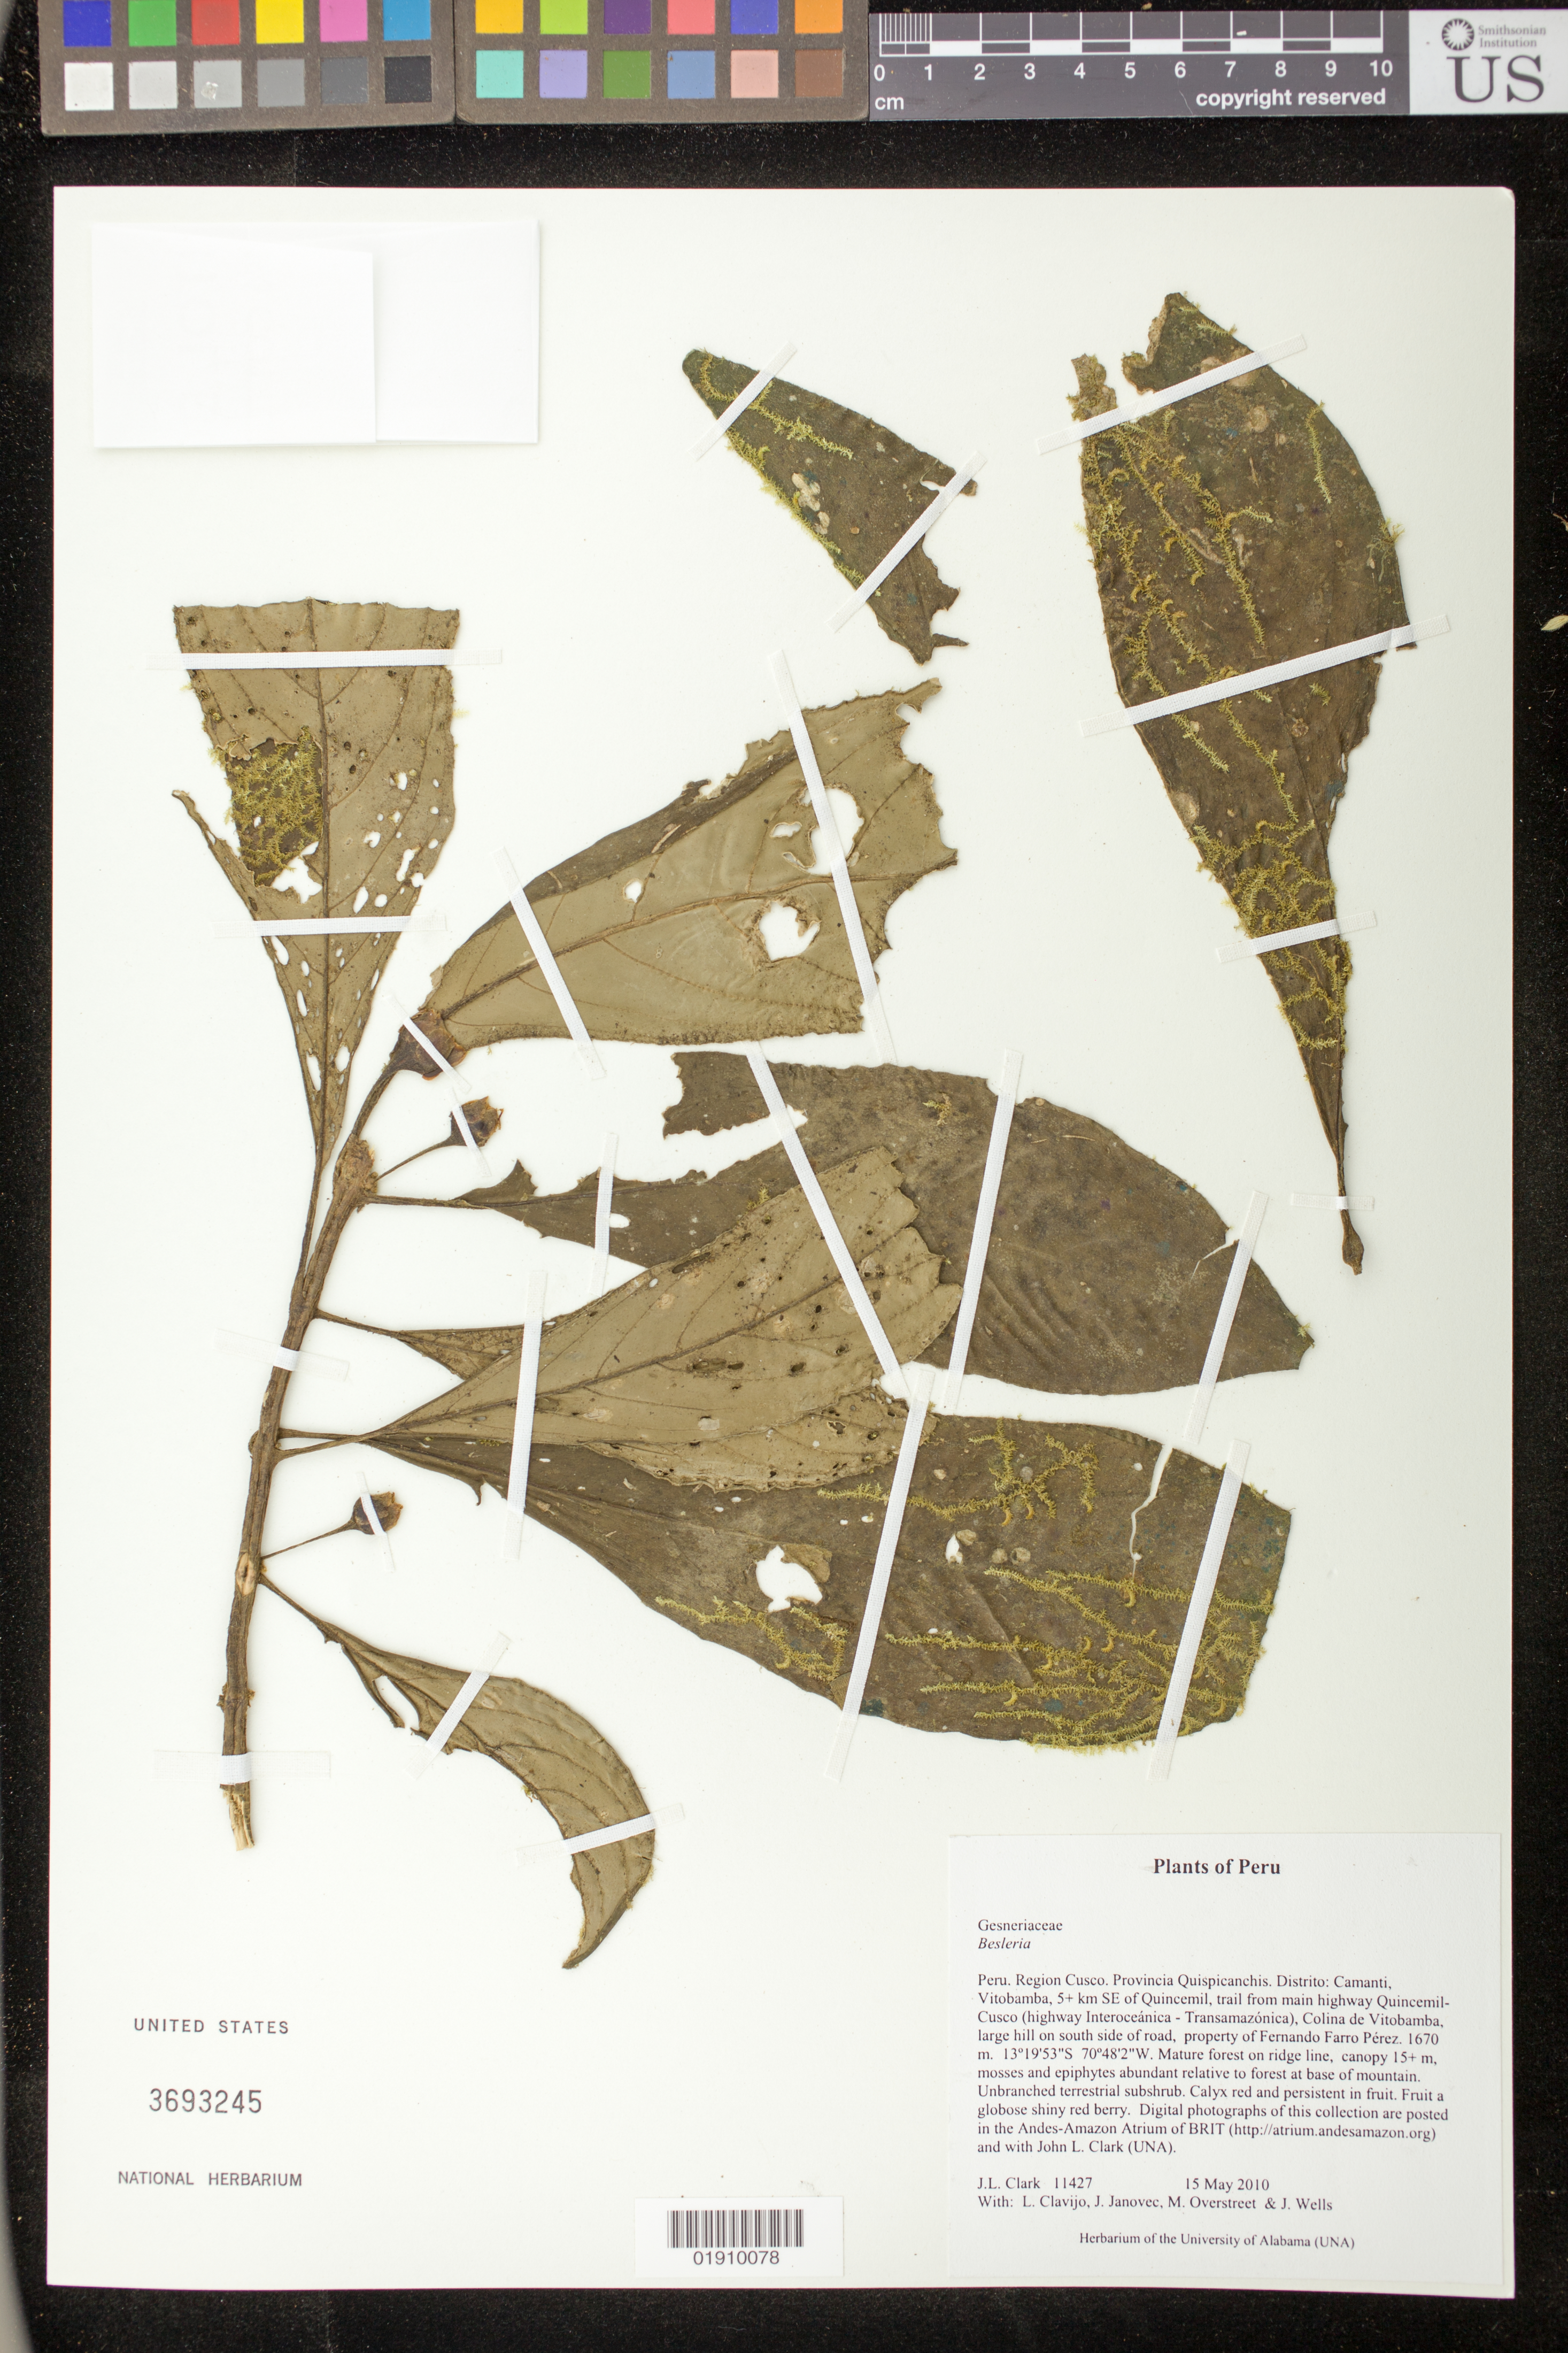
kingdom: Plantae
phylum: Tracheophyta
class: Magnoliopsida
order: Lamiales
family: Gesneriaceae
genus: Besleria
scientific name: Besleria sp.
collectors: J. L. Clark, L. Clavijo, J. Janovec, M. Overstreet & J. Wells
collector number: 11427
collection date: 2010-05-15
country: Peru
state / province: Cusco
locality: Provincia Quispicanchis. Distrito: Camanti, Vitobamba, 5+ km SE of Quincemil, trail from main highway Quincemil-Cusco (highway Interoceánica - Transamazónica), Colina de Vitobamba, large hill on south side of road, property of Fernando Farro Pérez.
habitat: Mature forest on ridge line, canopy 15+ m, mosses and epiphytes abundant relative to forest at base of mountain.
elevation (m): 1670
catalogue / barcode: US 3693245